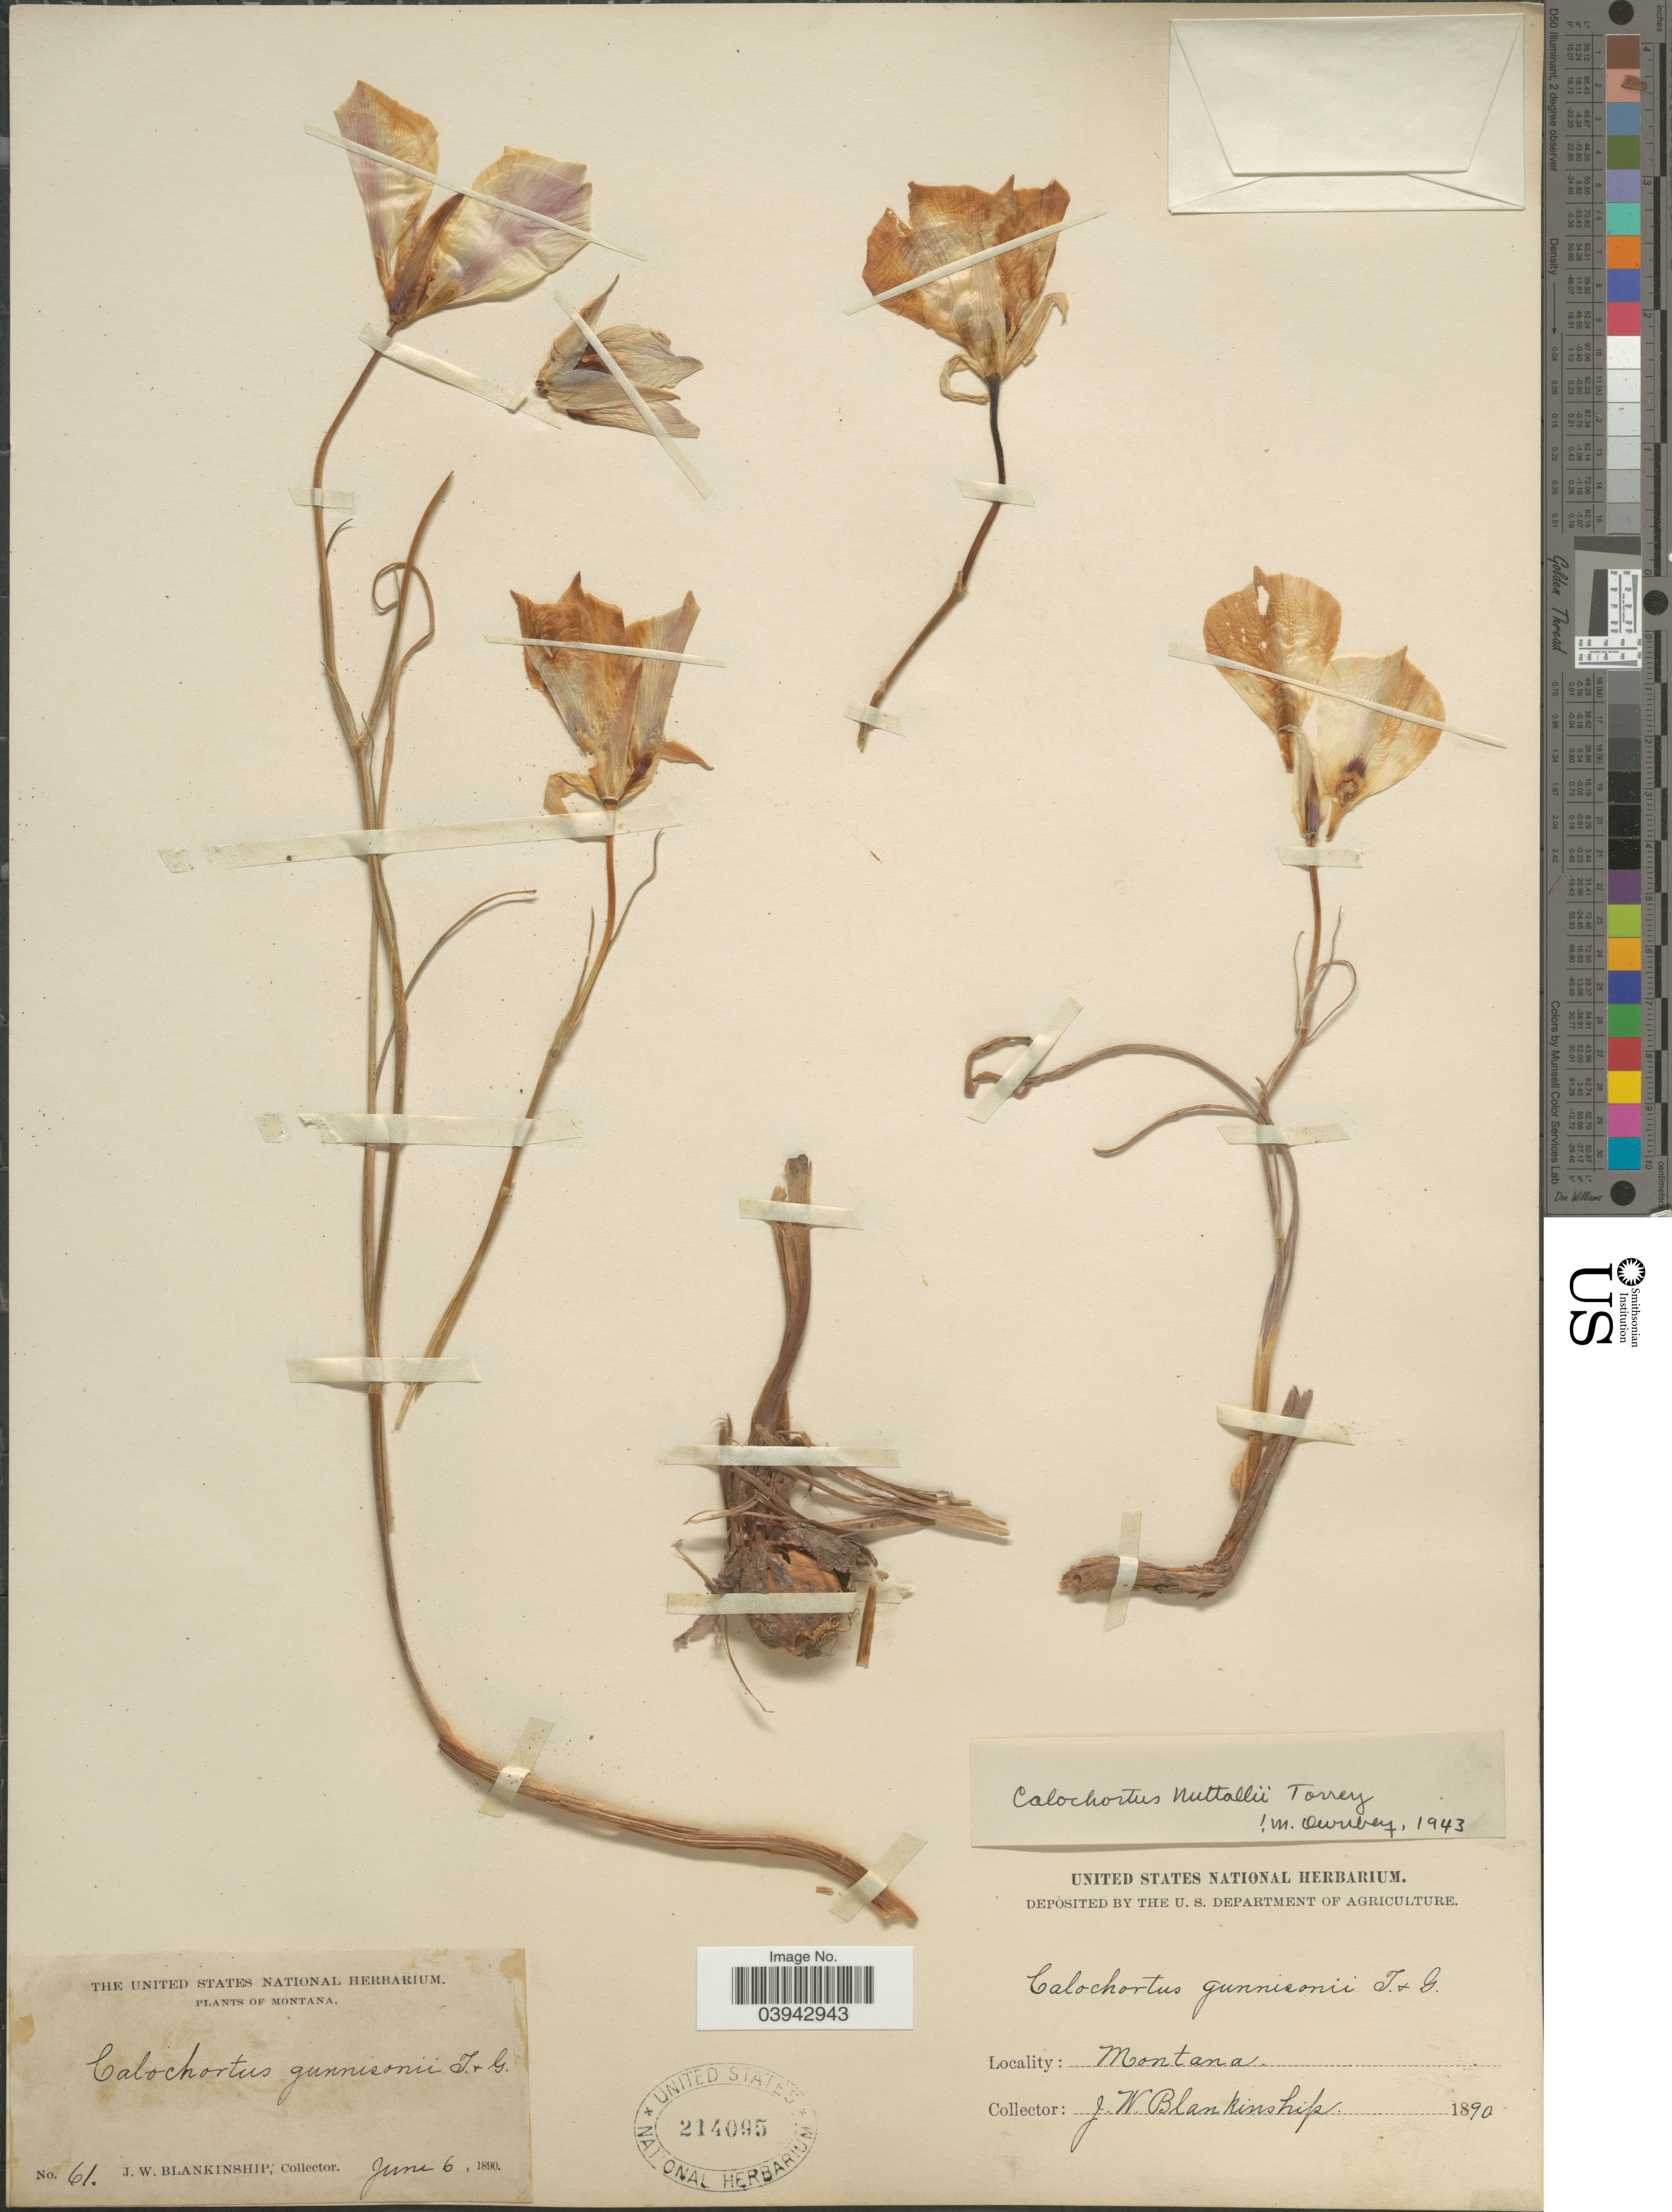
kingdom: Plantae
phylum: Tracheophyta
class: Liliopsida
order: Liliales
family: Liliaceae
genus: Calochortus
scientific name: Calochortus nuttallii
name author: Torr.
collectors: J. W. Blankinship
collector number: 61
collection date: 1890-06-06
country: United States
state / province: Montana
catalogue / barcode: US 214095